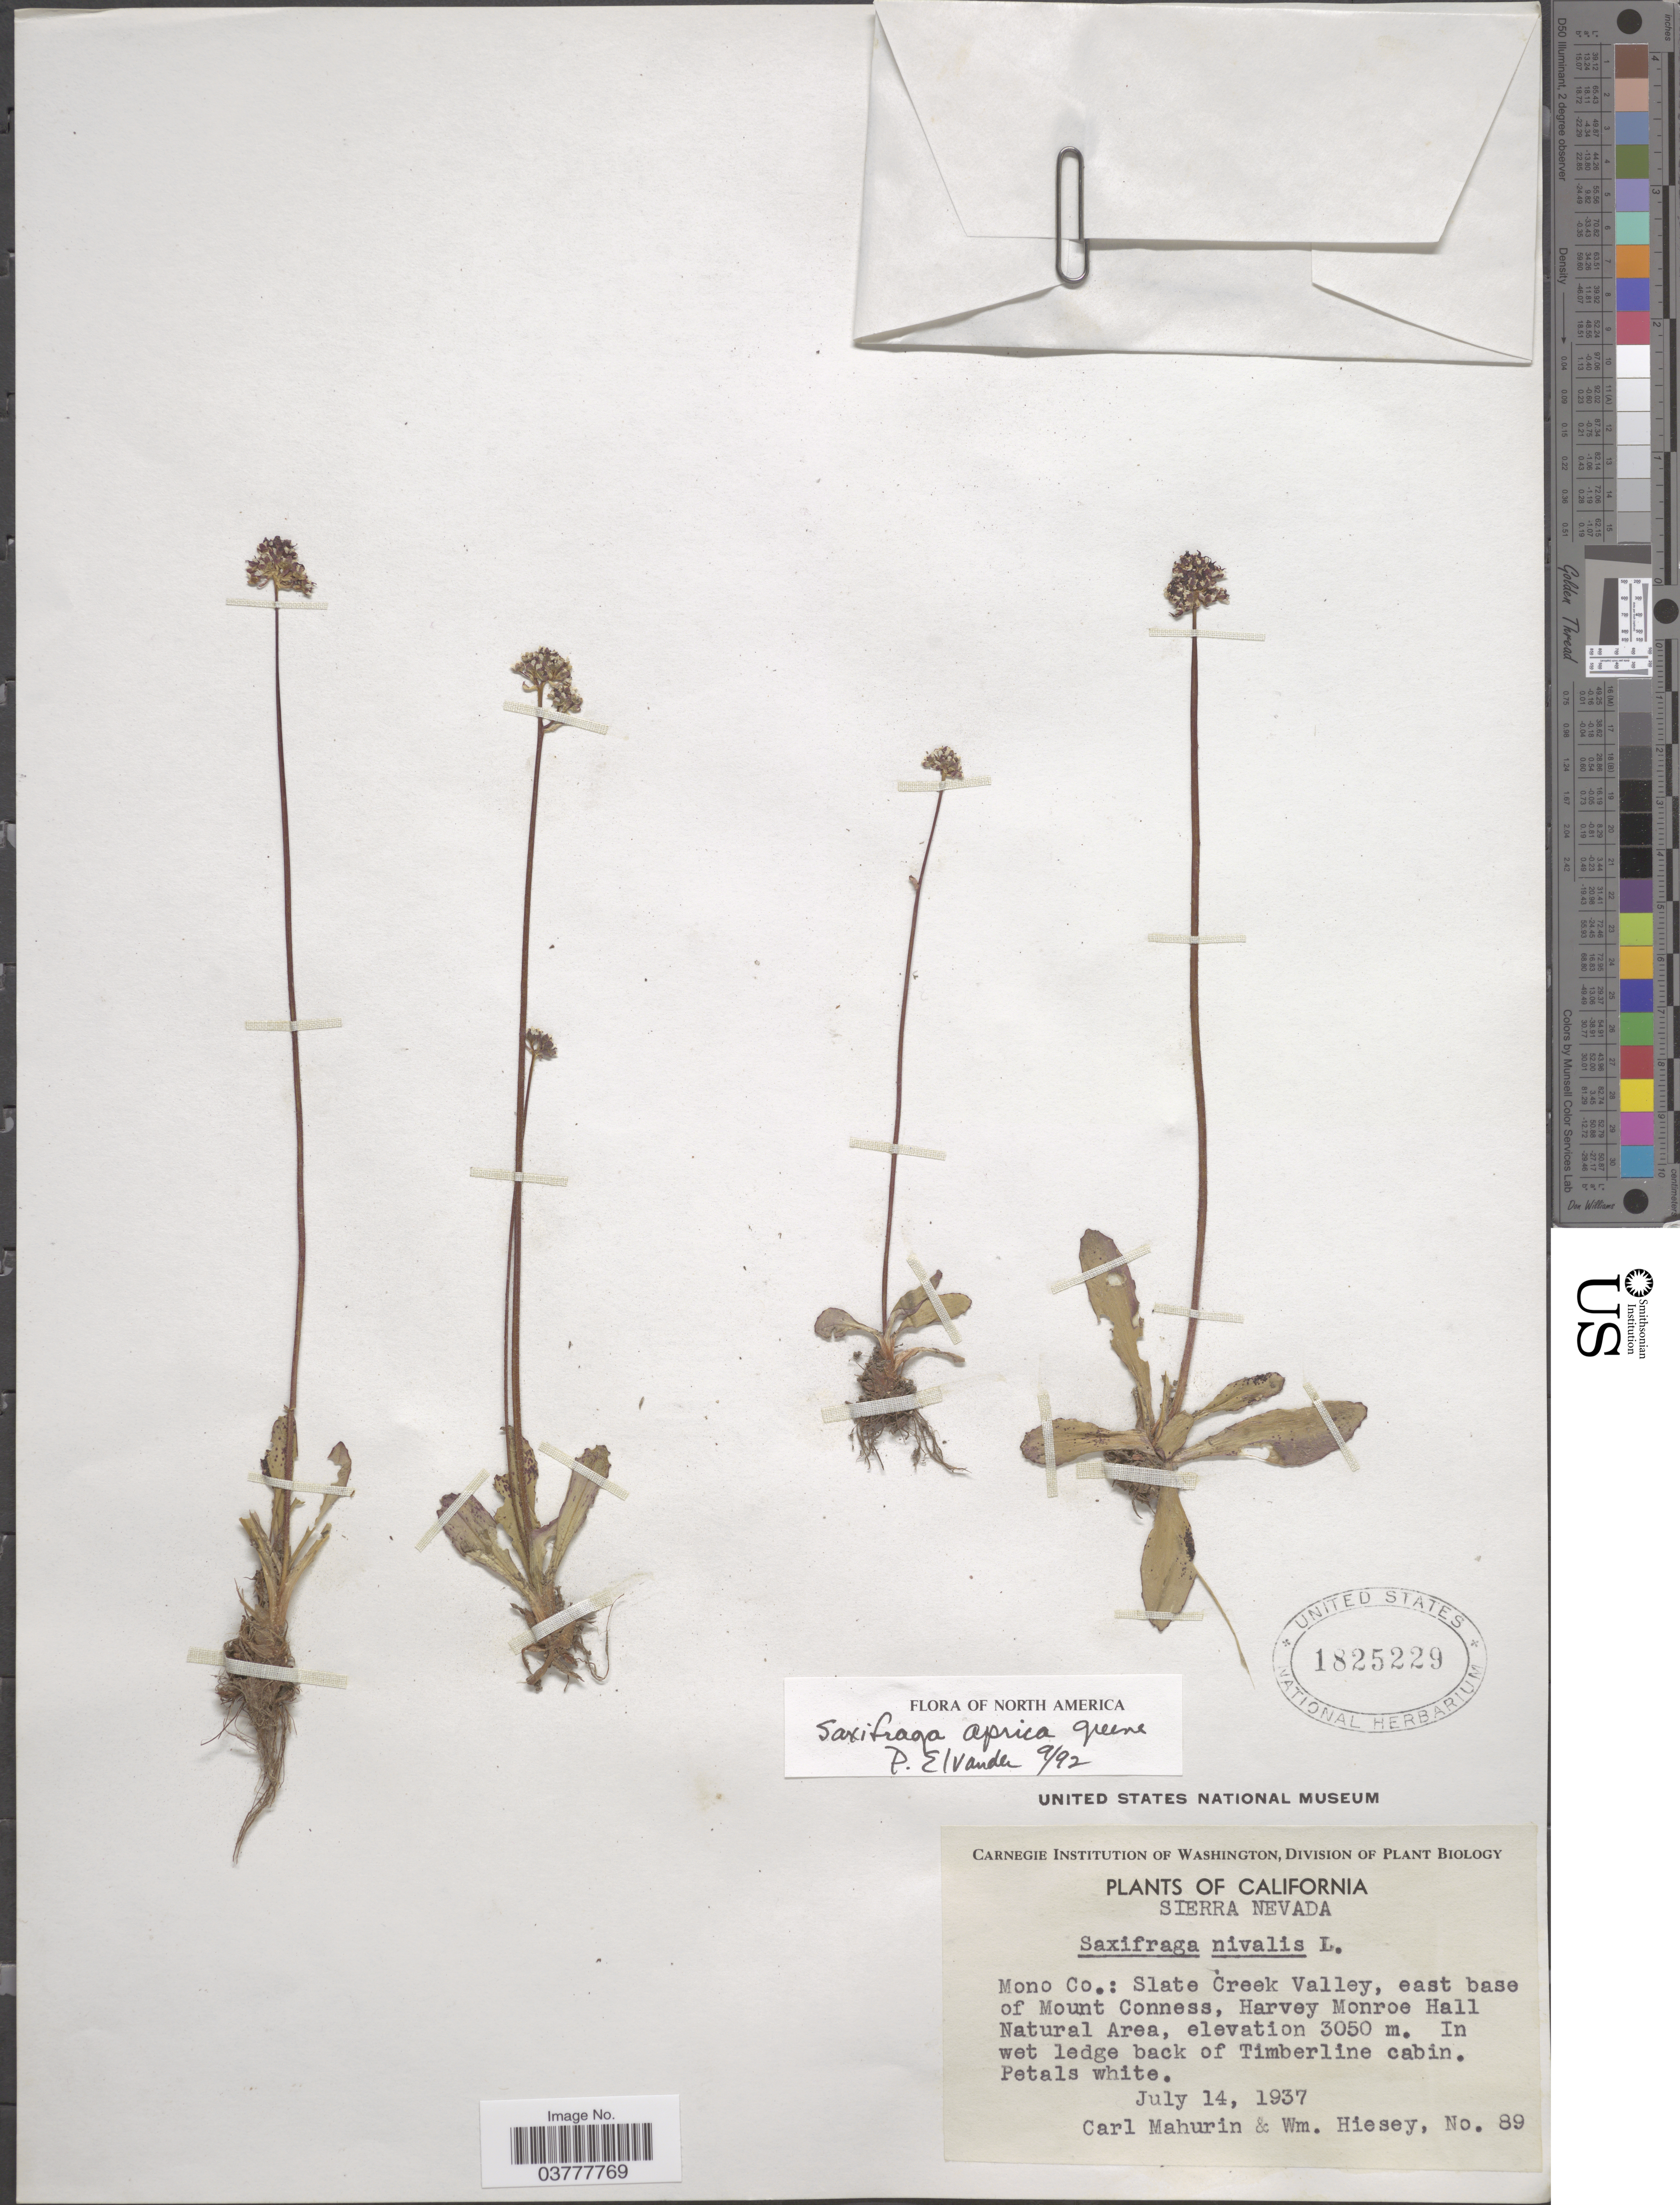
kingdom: Plantae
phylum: Tracheophyta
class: Magnoliopsida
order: Saxifragales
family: Saxifragaceae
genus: Micranthes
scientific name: Micranthes aprica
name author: (Greene) Small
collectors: C. Mahurin & W. Hiesey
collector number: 89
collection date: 1937-07-14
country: United States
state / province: California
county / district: Mono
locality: Sierra Nevada. Mono Co.: Slate Creek Valley, east base of Mount Conness, Harvey Monroe Hall Natural Area. In wet ledge back of Timberline cabin.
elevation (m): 3050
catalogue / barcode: US 1825229